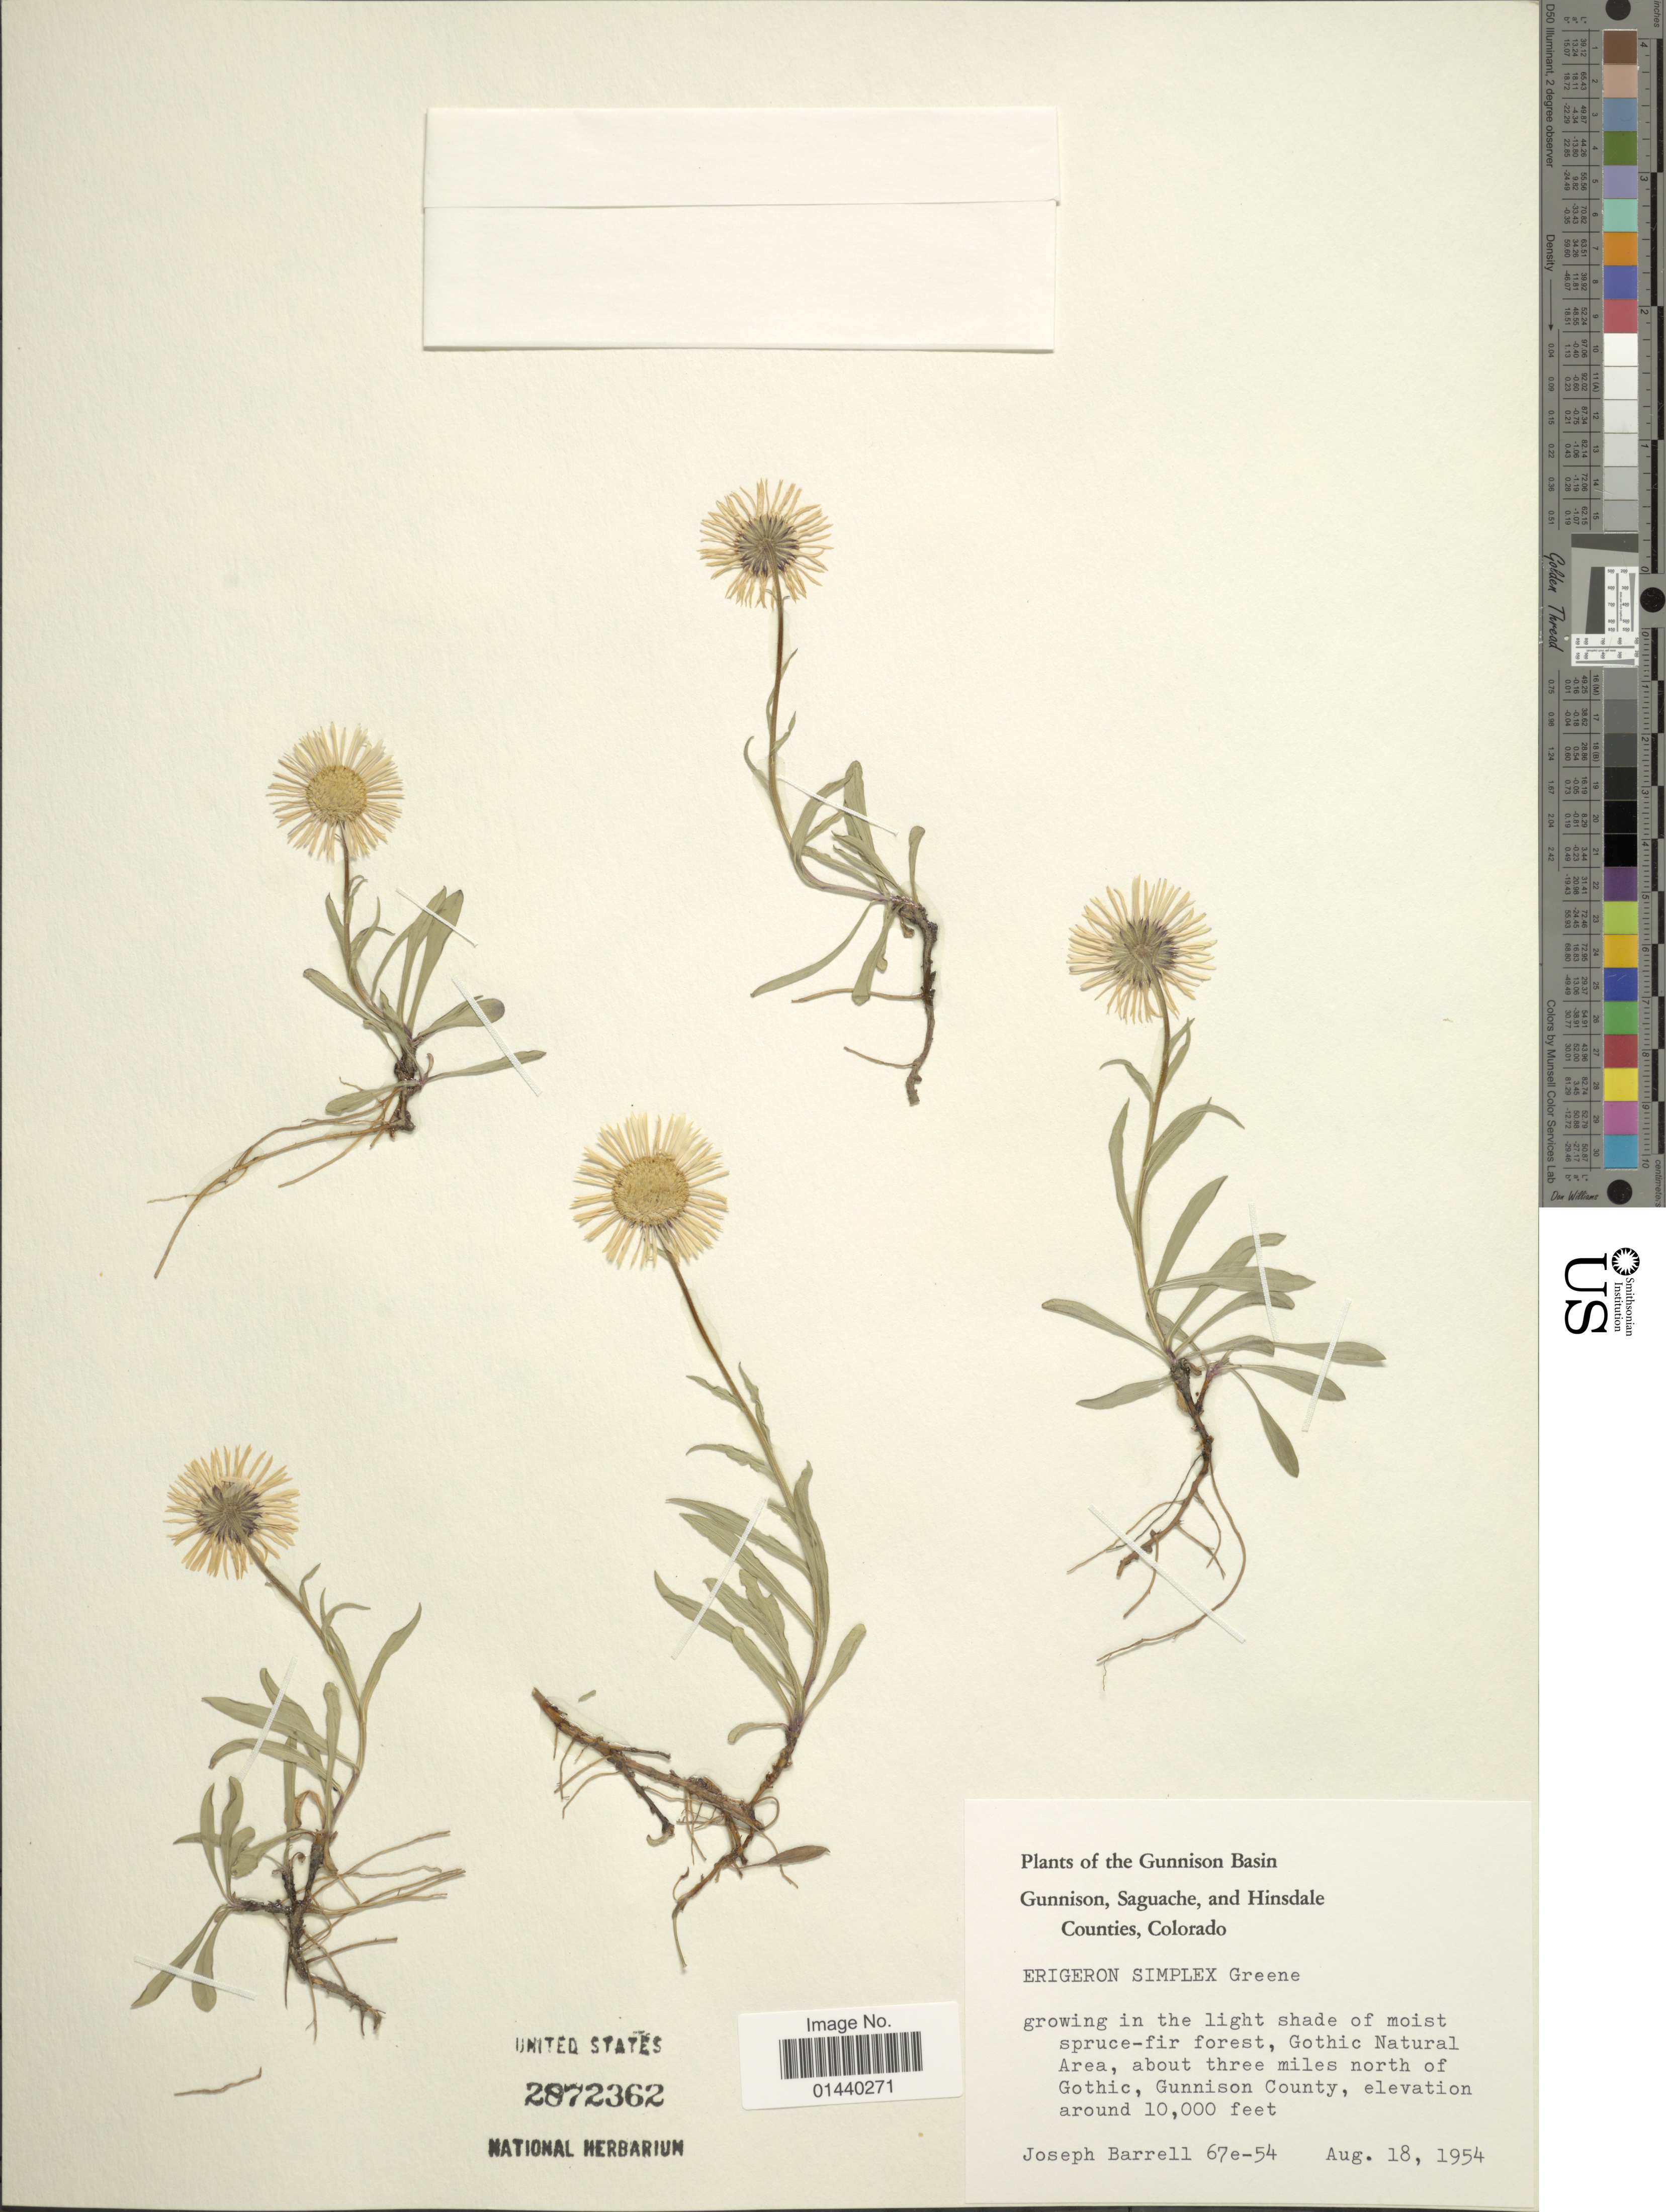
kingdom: Plantae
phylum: Tracheophyta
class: Magnoliopsida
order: Asterales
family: Asteraceae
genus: Erigeron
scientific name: Erigeron simplex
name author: Greene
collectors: J. Barrell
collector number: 671-54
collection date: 1954-08-18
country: United States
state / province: Colorado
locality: The Gunnison Basin. Gunnison, Saguache, and Hinsdale Counties. Gothic Natural Area, about three miles north of Gothic, Gunnison County.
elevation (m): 3048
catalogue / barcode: US 2872362